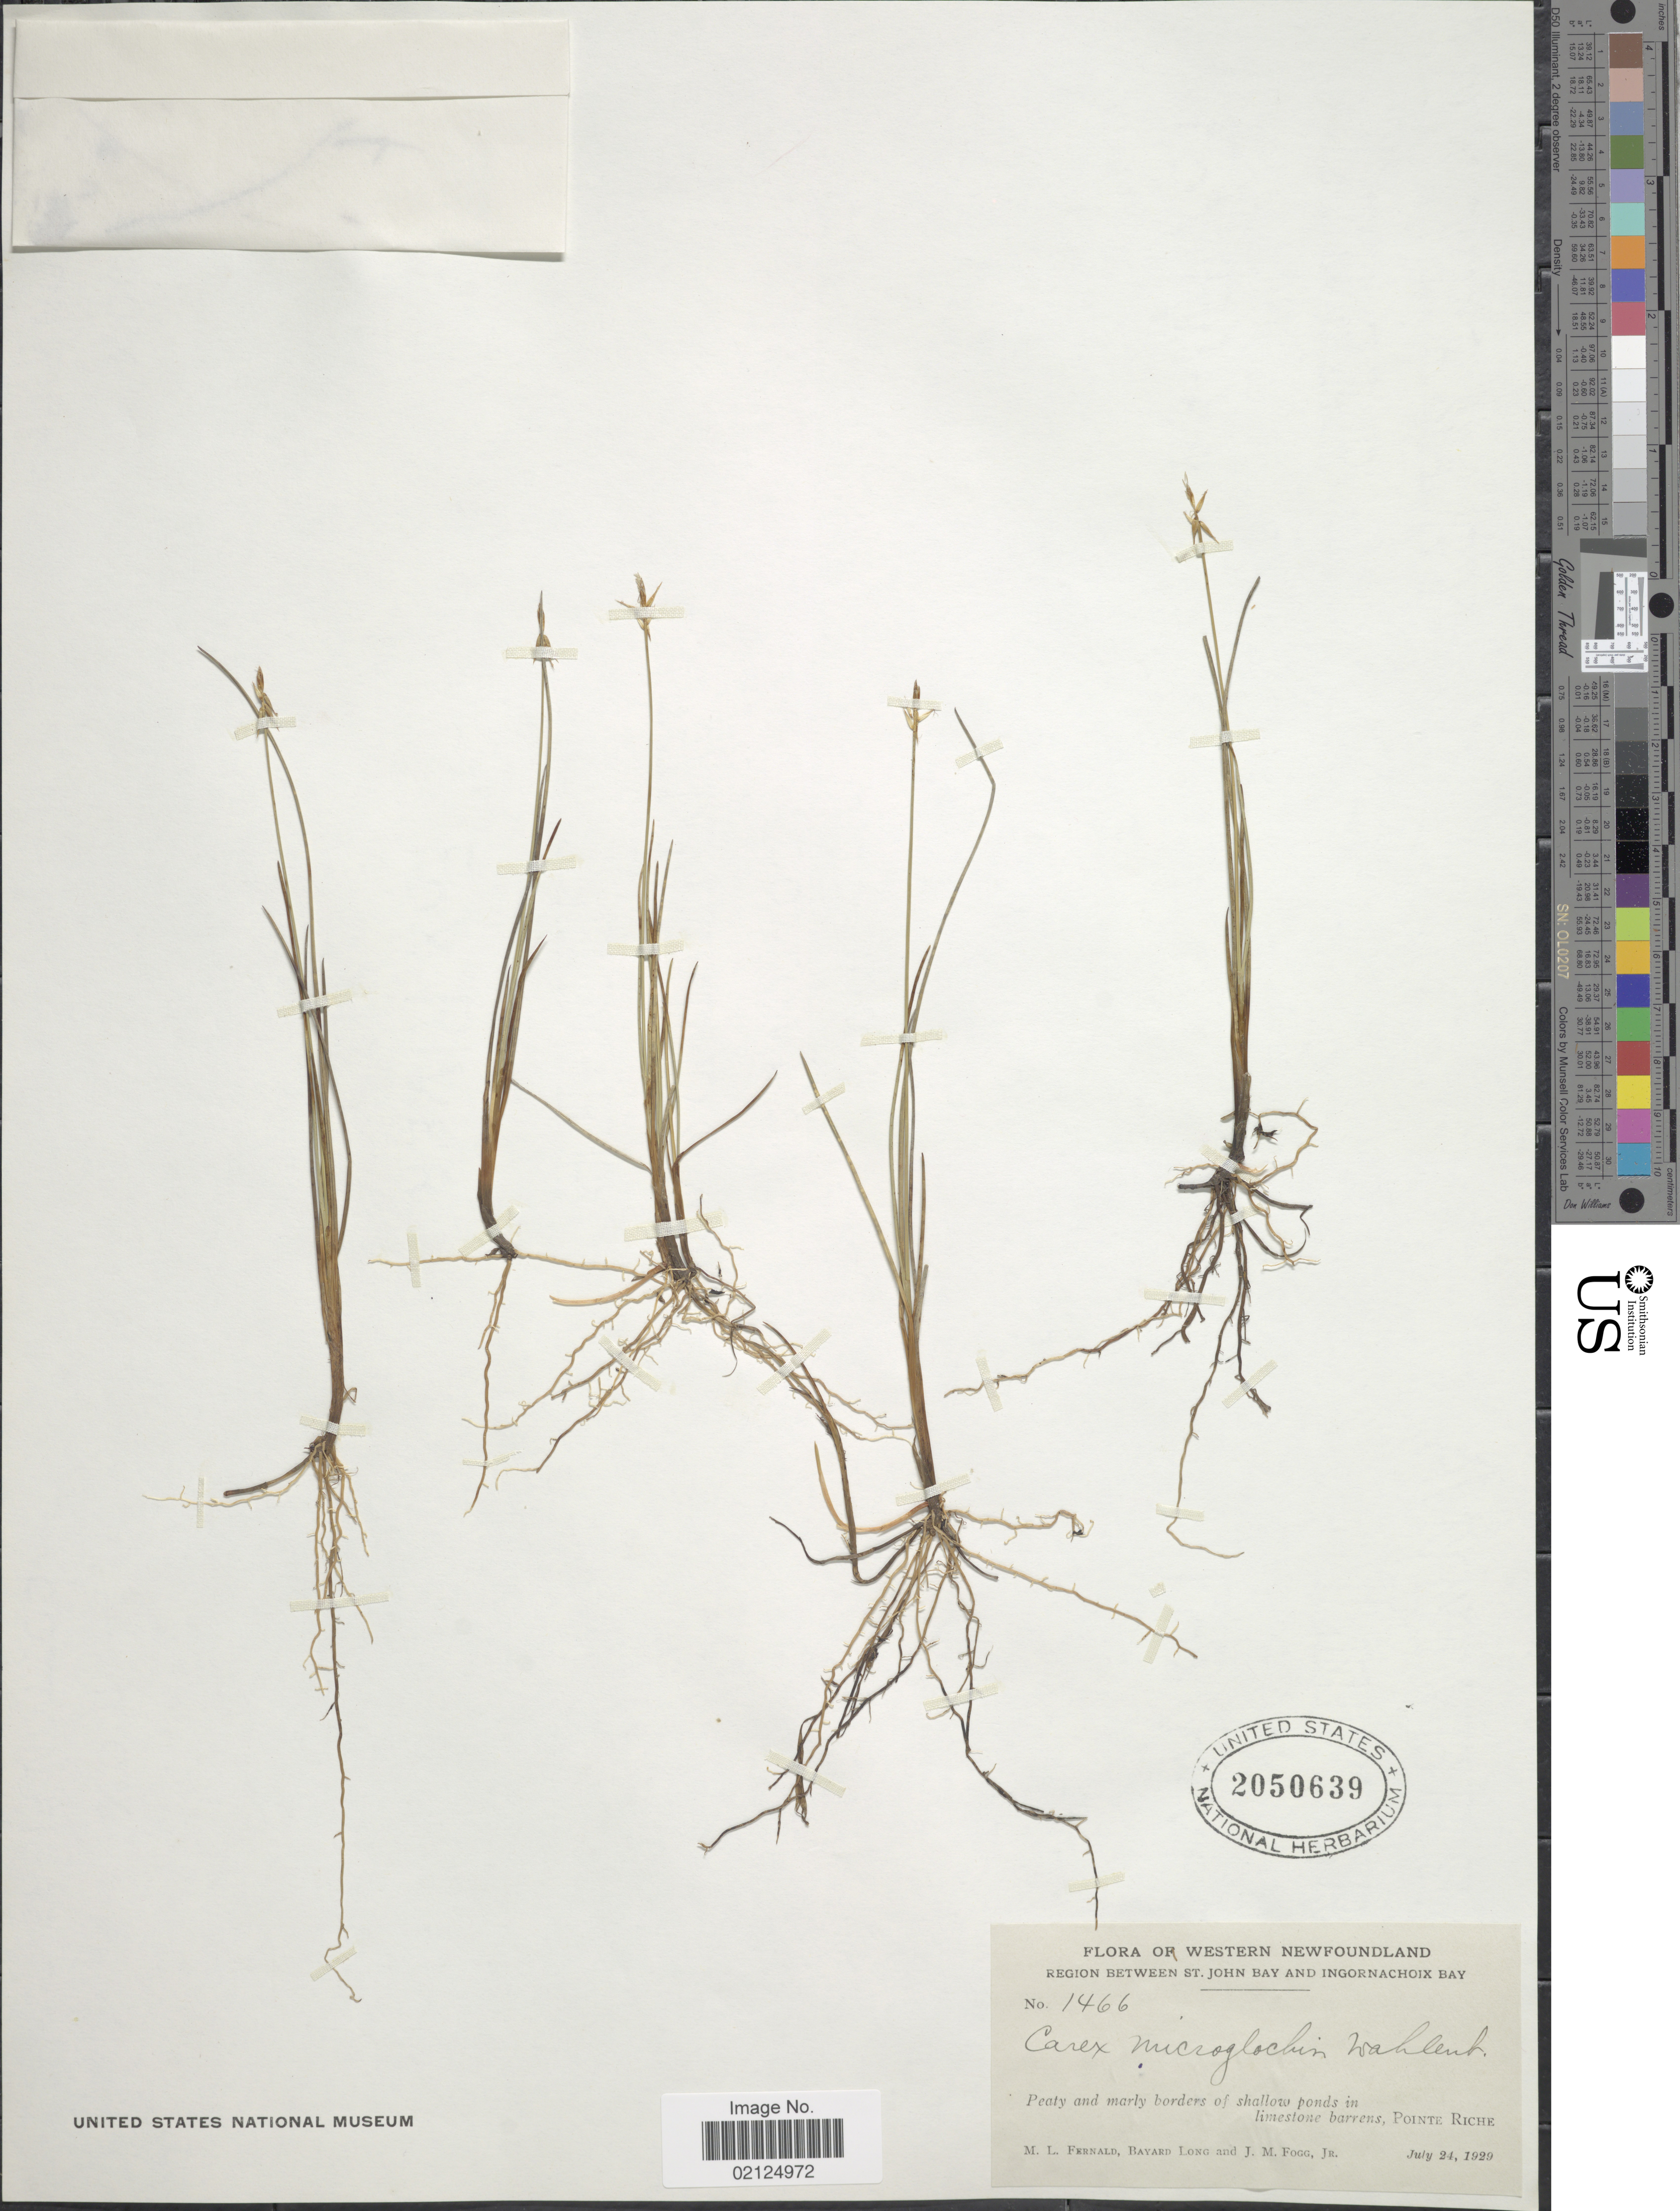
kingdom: Plantae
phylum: Tracheophyta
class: Liliopsida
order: Poales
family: Cyperaceae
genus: Carex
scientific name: Carex microglochin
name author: Wahlenb.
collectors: M. L. Fernald, B. Long & J. Fogg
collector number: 1466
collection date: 1929-07-24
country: Canada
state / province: Newfoundland and Labrador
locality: Western NewFoundland, Region betweeen St. John and Ingornachoix Bay, Pointe Rcihe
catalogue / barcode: US 2050639